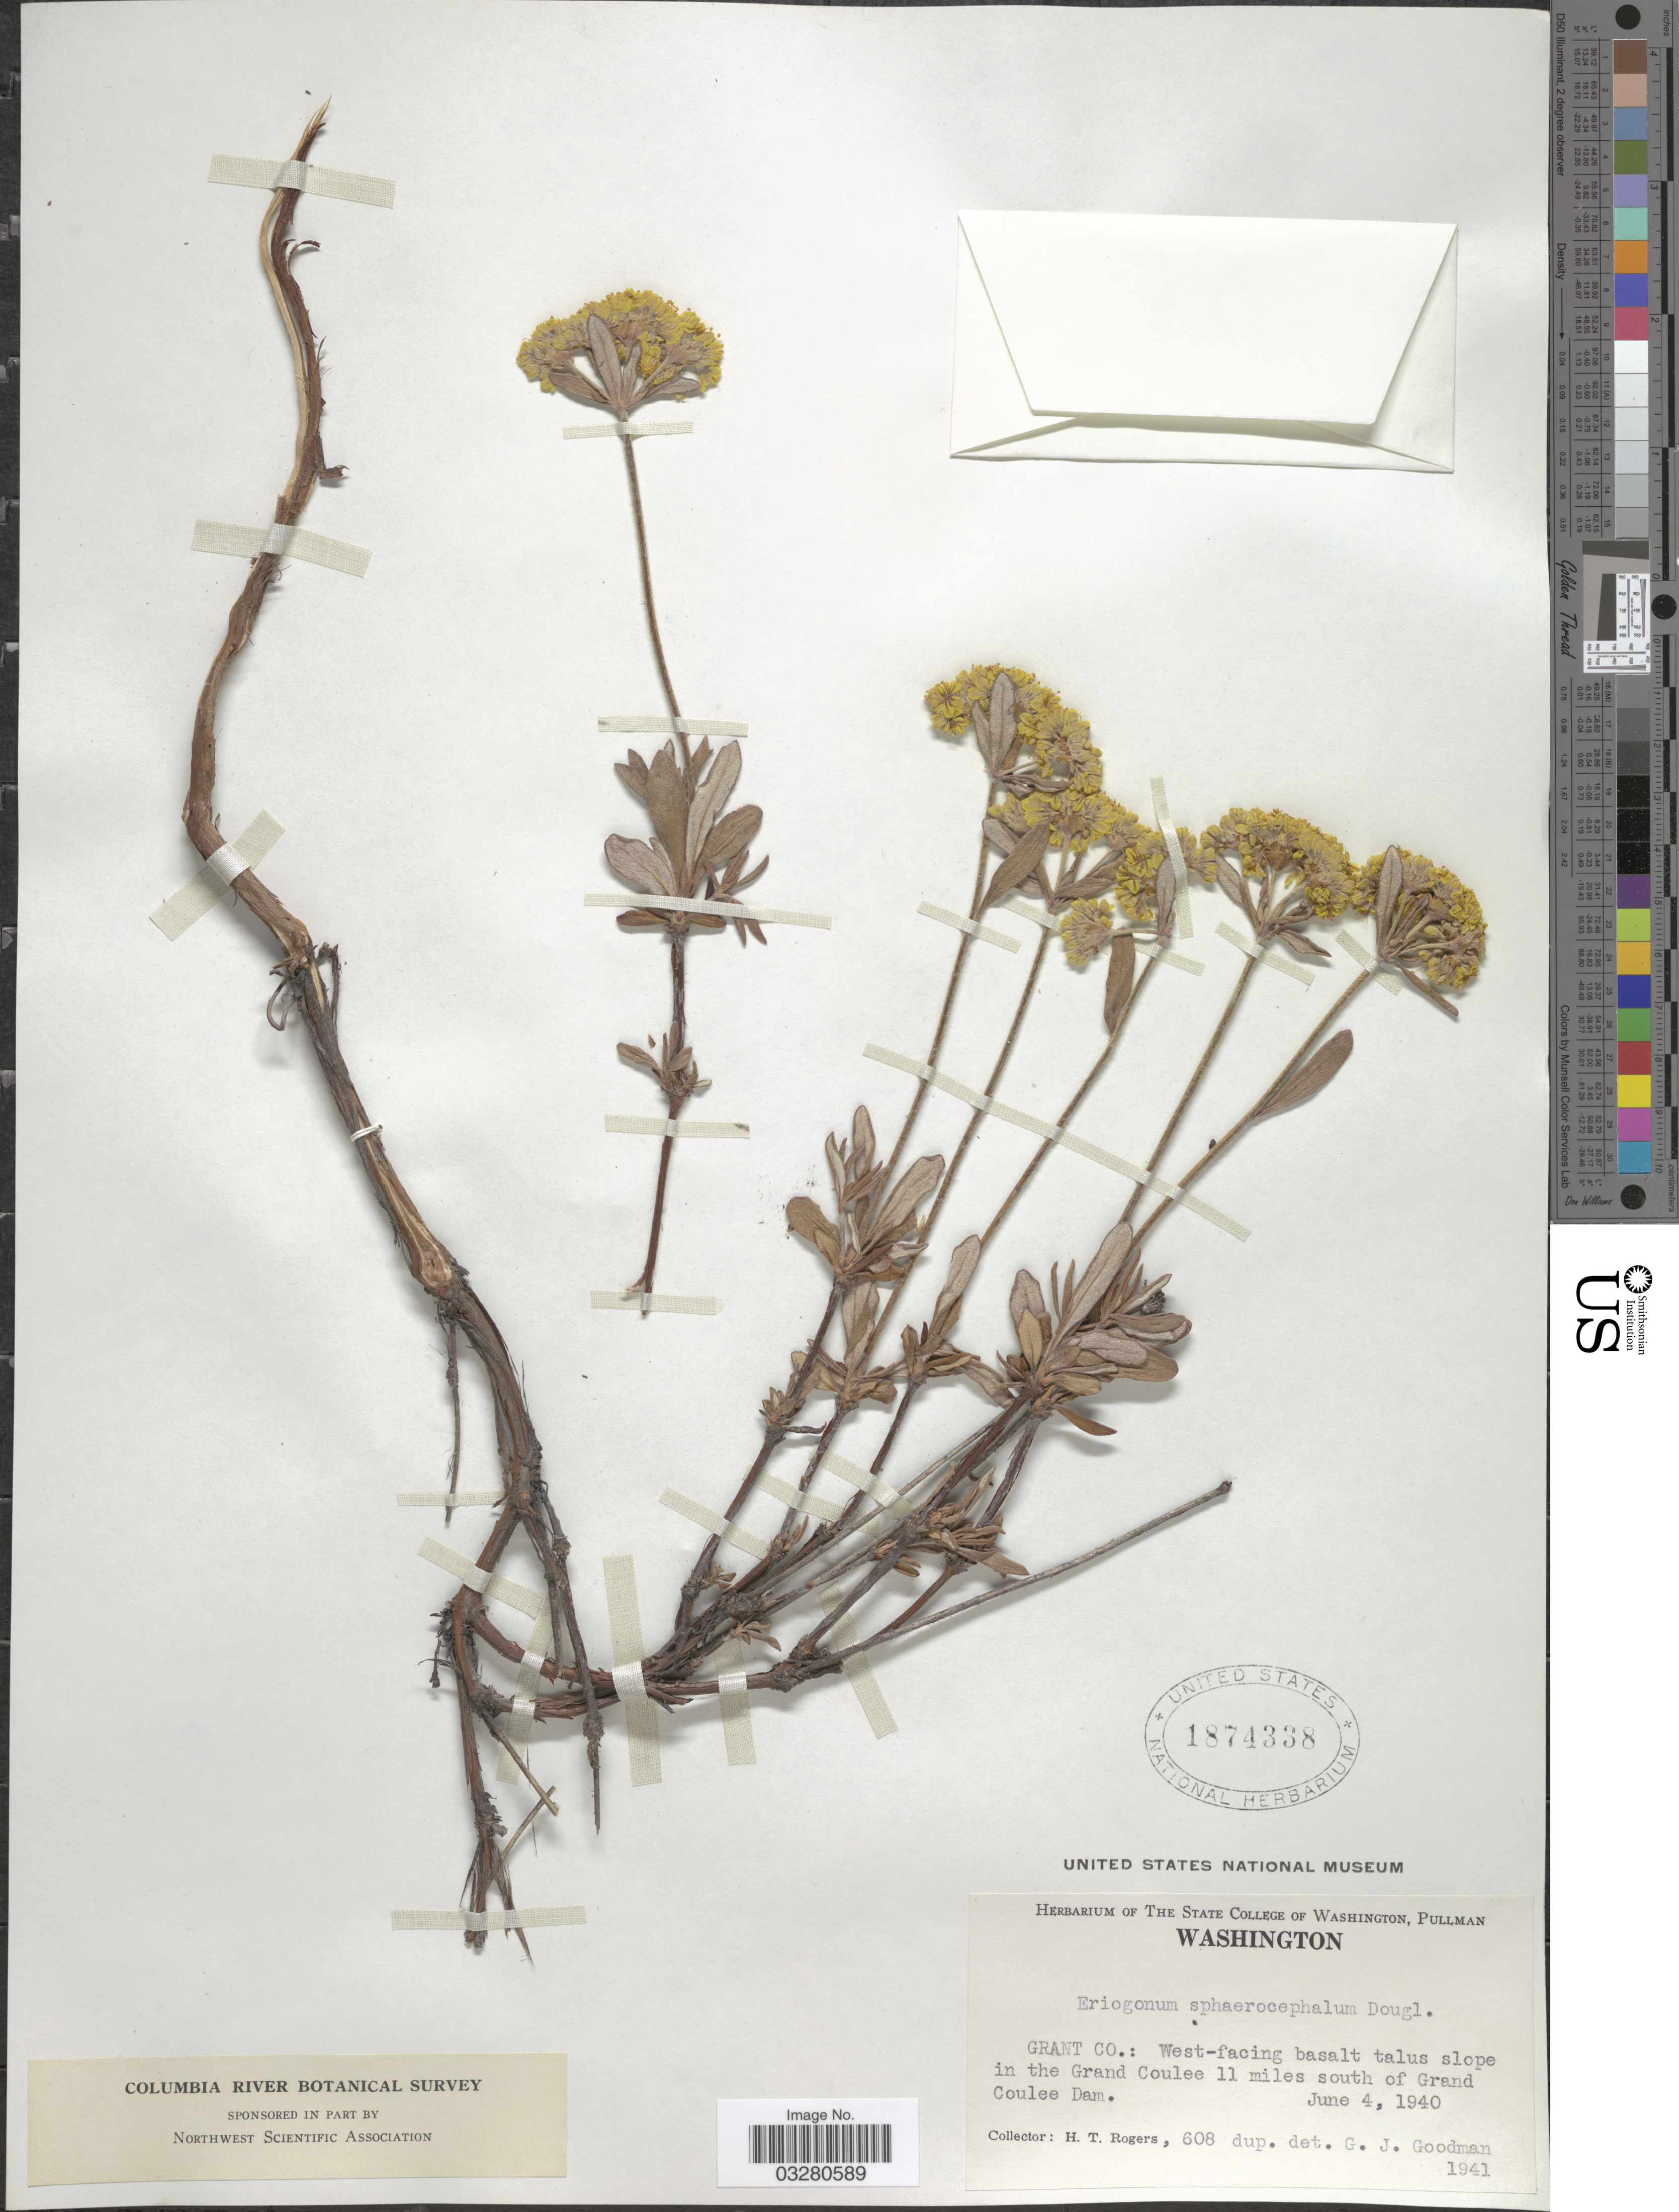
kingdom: Plantae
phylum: Tracheophyta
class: Magnoliopsida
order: Caryophyllales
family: Polygonaceae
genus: Eriogonum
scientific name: Eriogonum sphaerocephalum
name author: Benth. & Douglas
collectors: H. Rogers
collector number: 608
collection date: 1940-06-04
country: United States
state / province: Washington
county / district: Grant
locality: Grant Co.: West-facing basalt talus slope in the Grand Coulee 11 miles south of Grand Coulee Dam.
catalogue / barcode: US 1874338